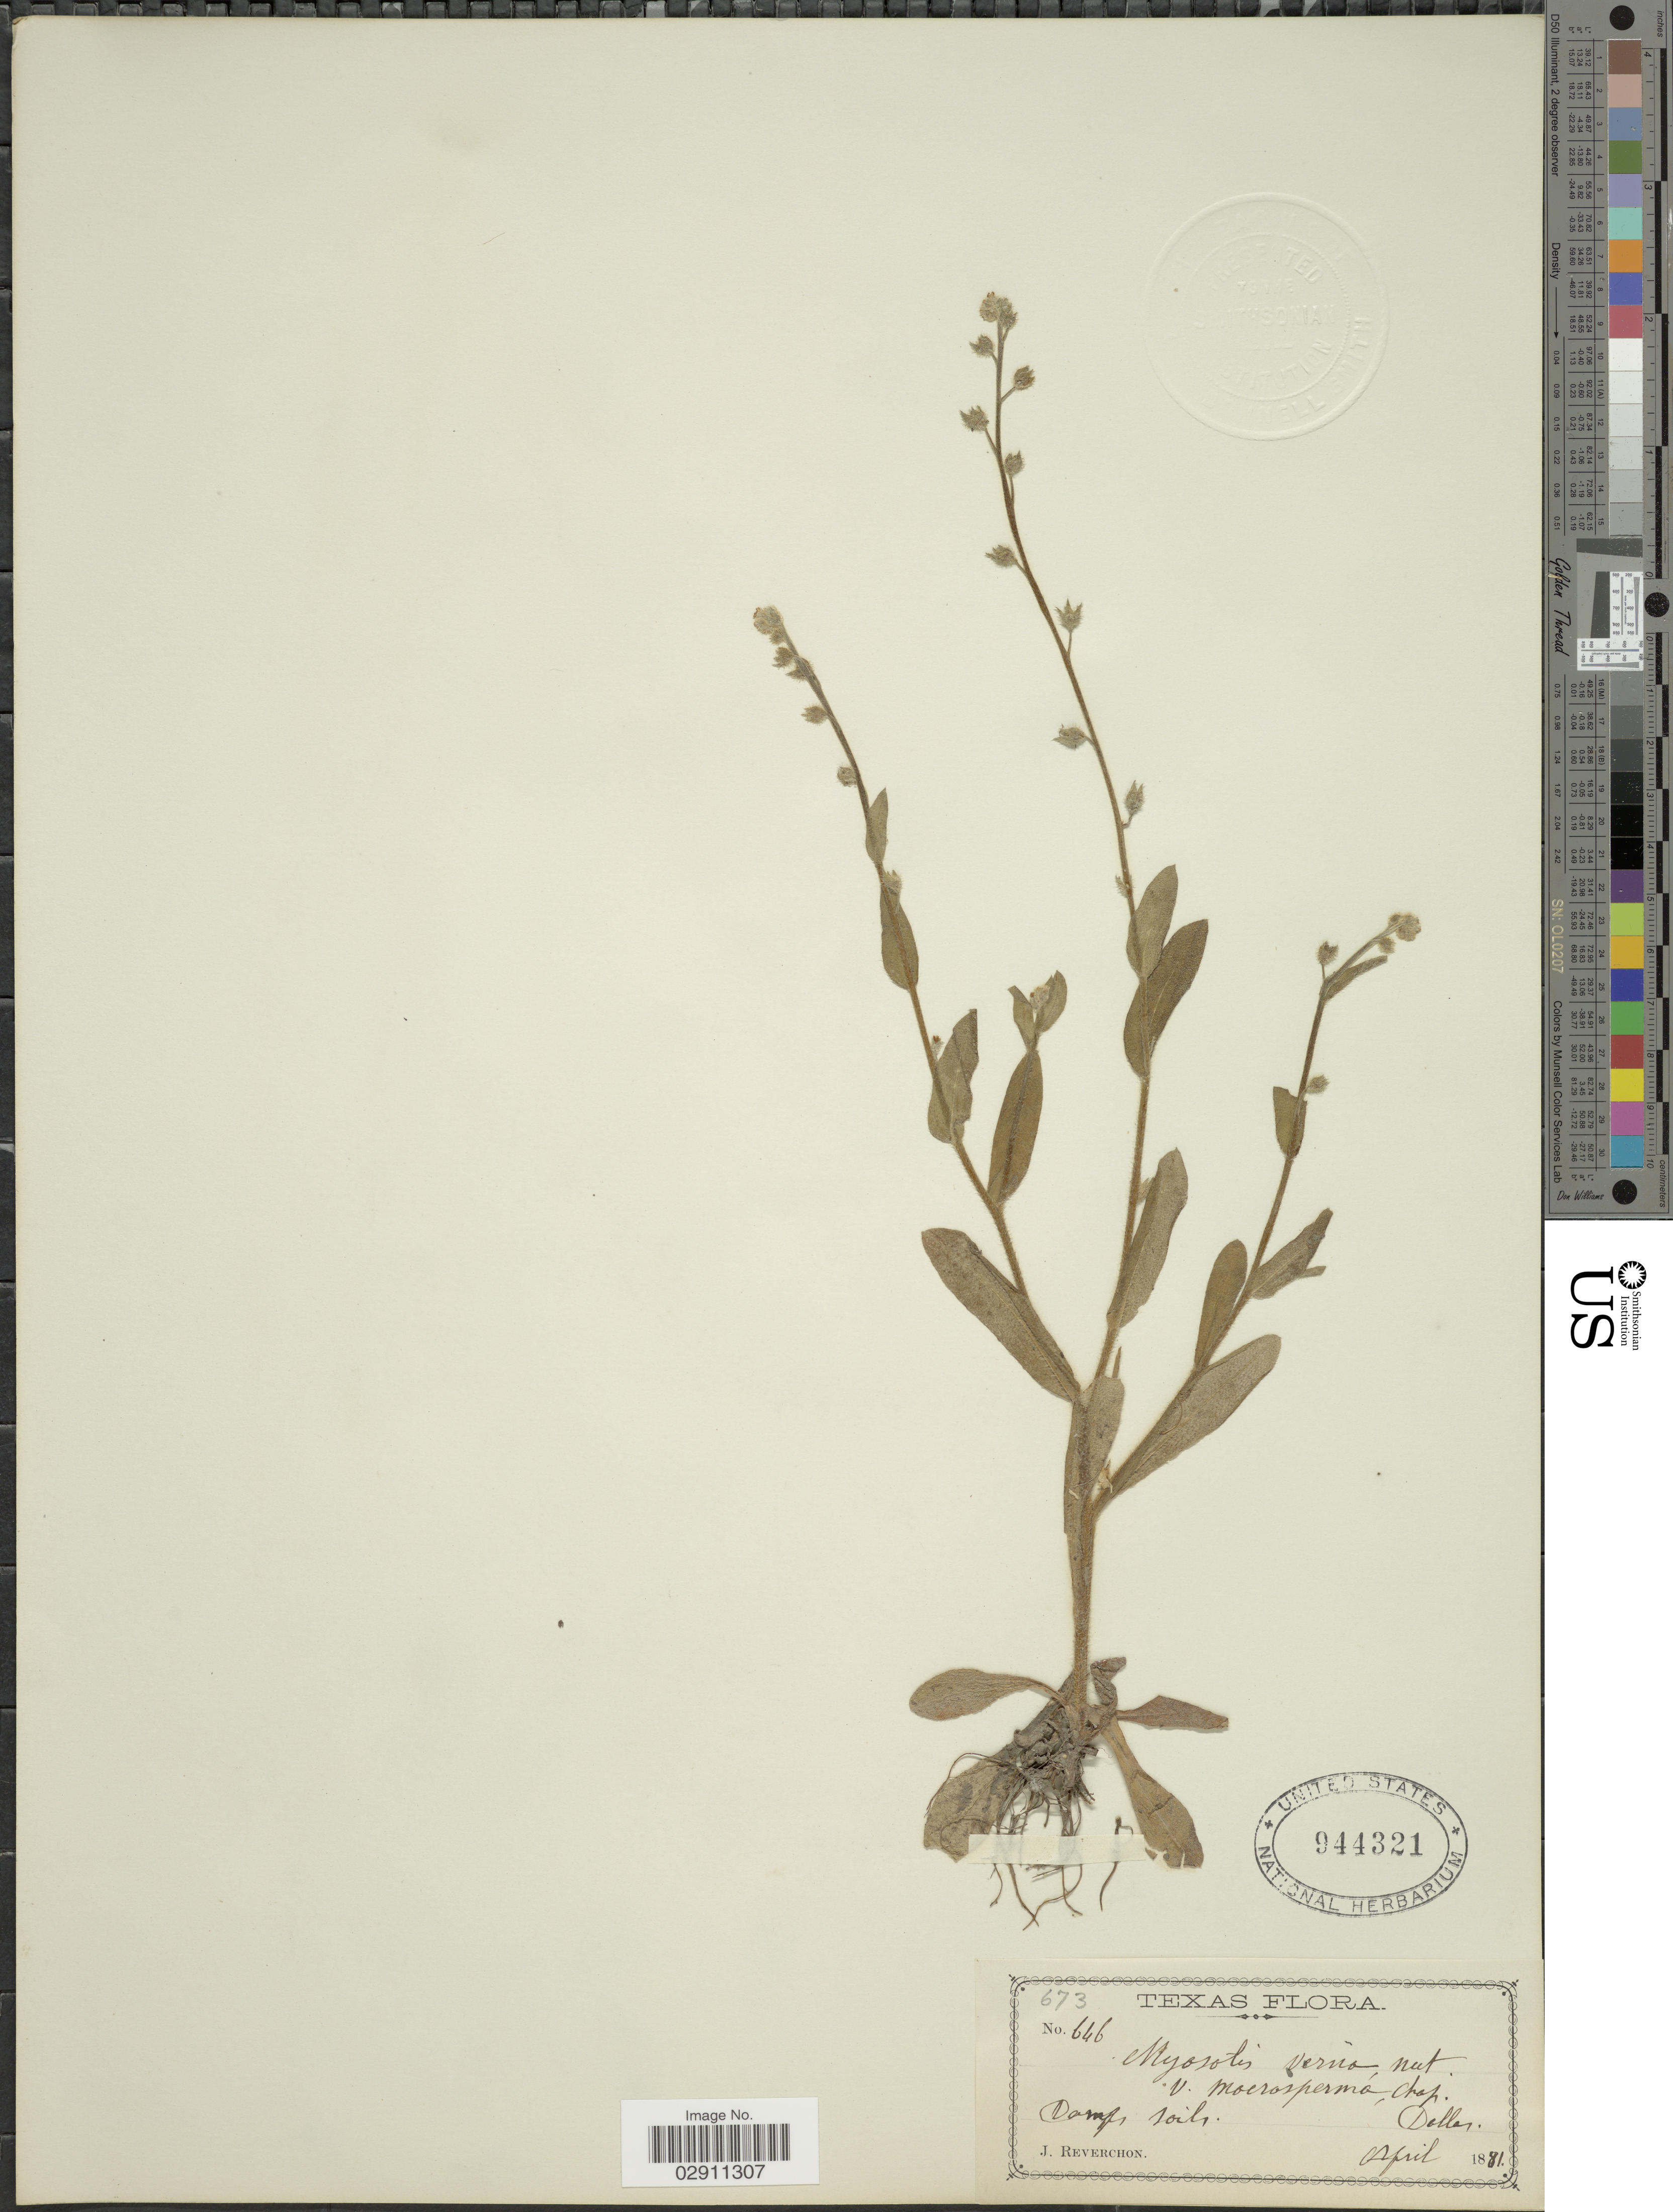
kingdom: Plantae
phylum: Tracheophyta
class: Magnoliopsida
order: Boraginales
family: Boraginaceae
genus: Myosotis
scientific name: Myosotis macrosperma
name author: Engelm.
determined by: Goldman, Doug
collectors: J. Reverchon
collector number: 646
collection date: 1881-04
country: United States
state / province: Texas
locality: Dallas.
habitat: Damp soil.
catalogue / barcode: US 944321